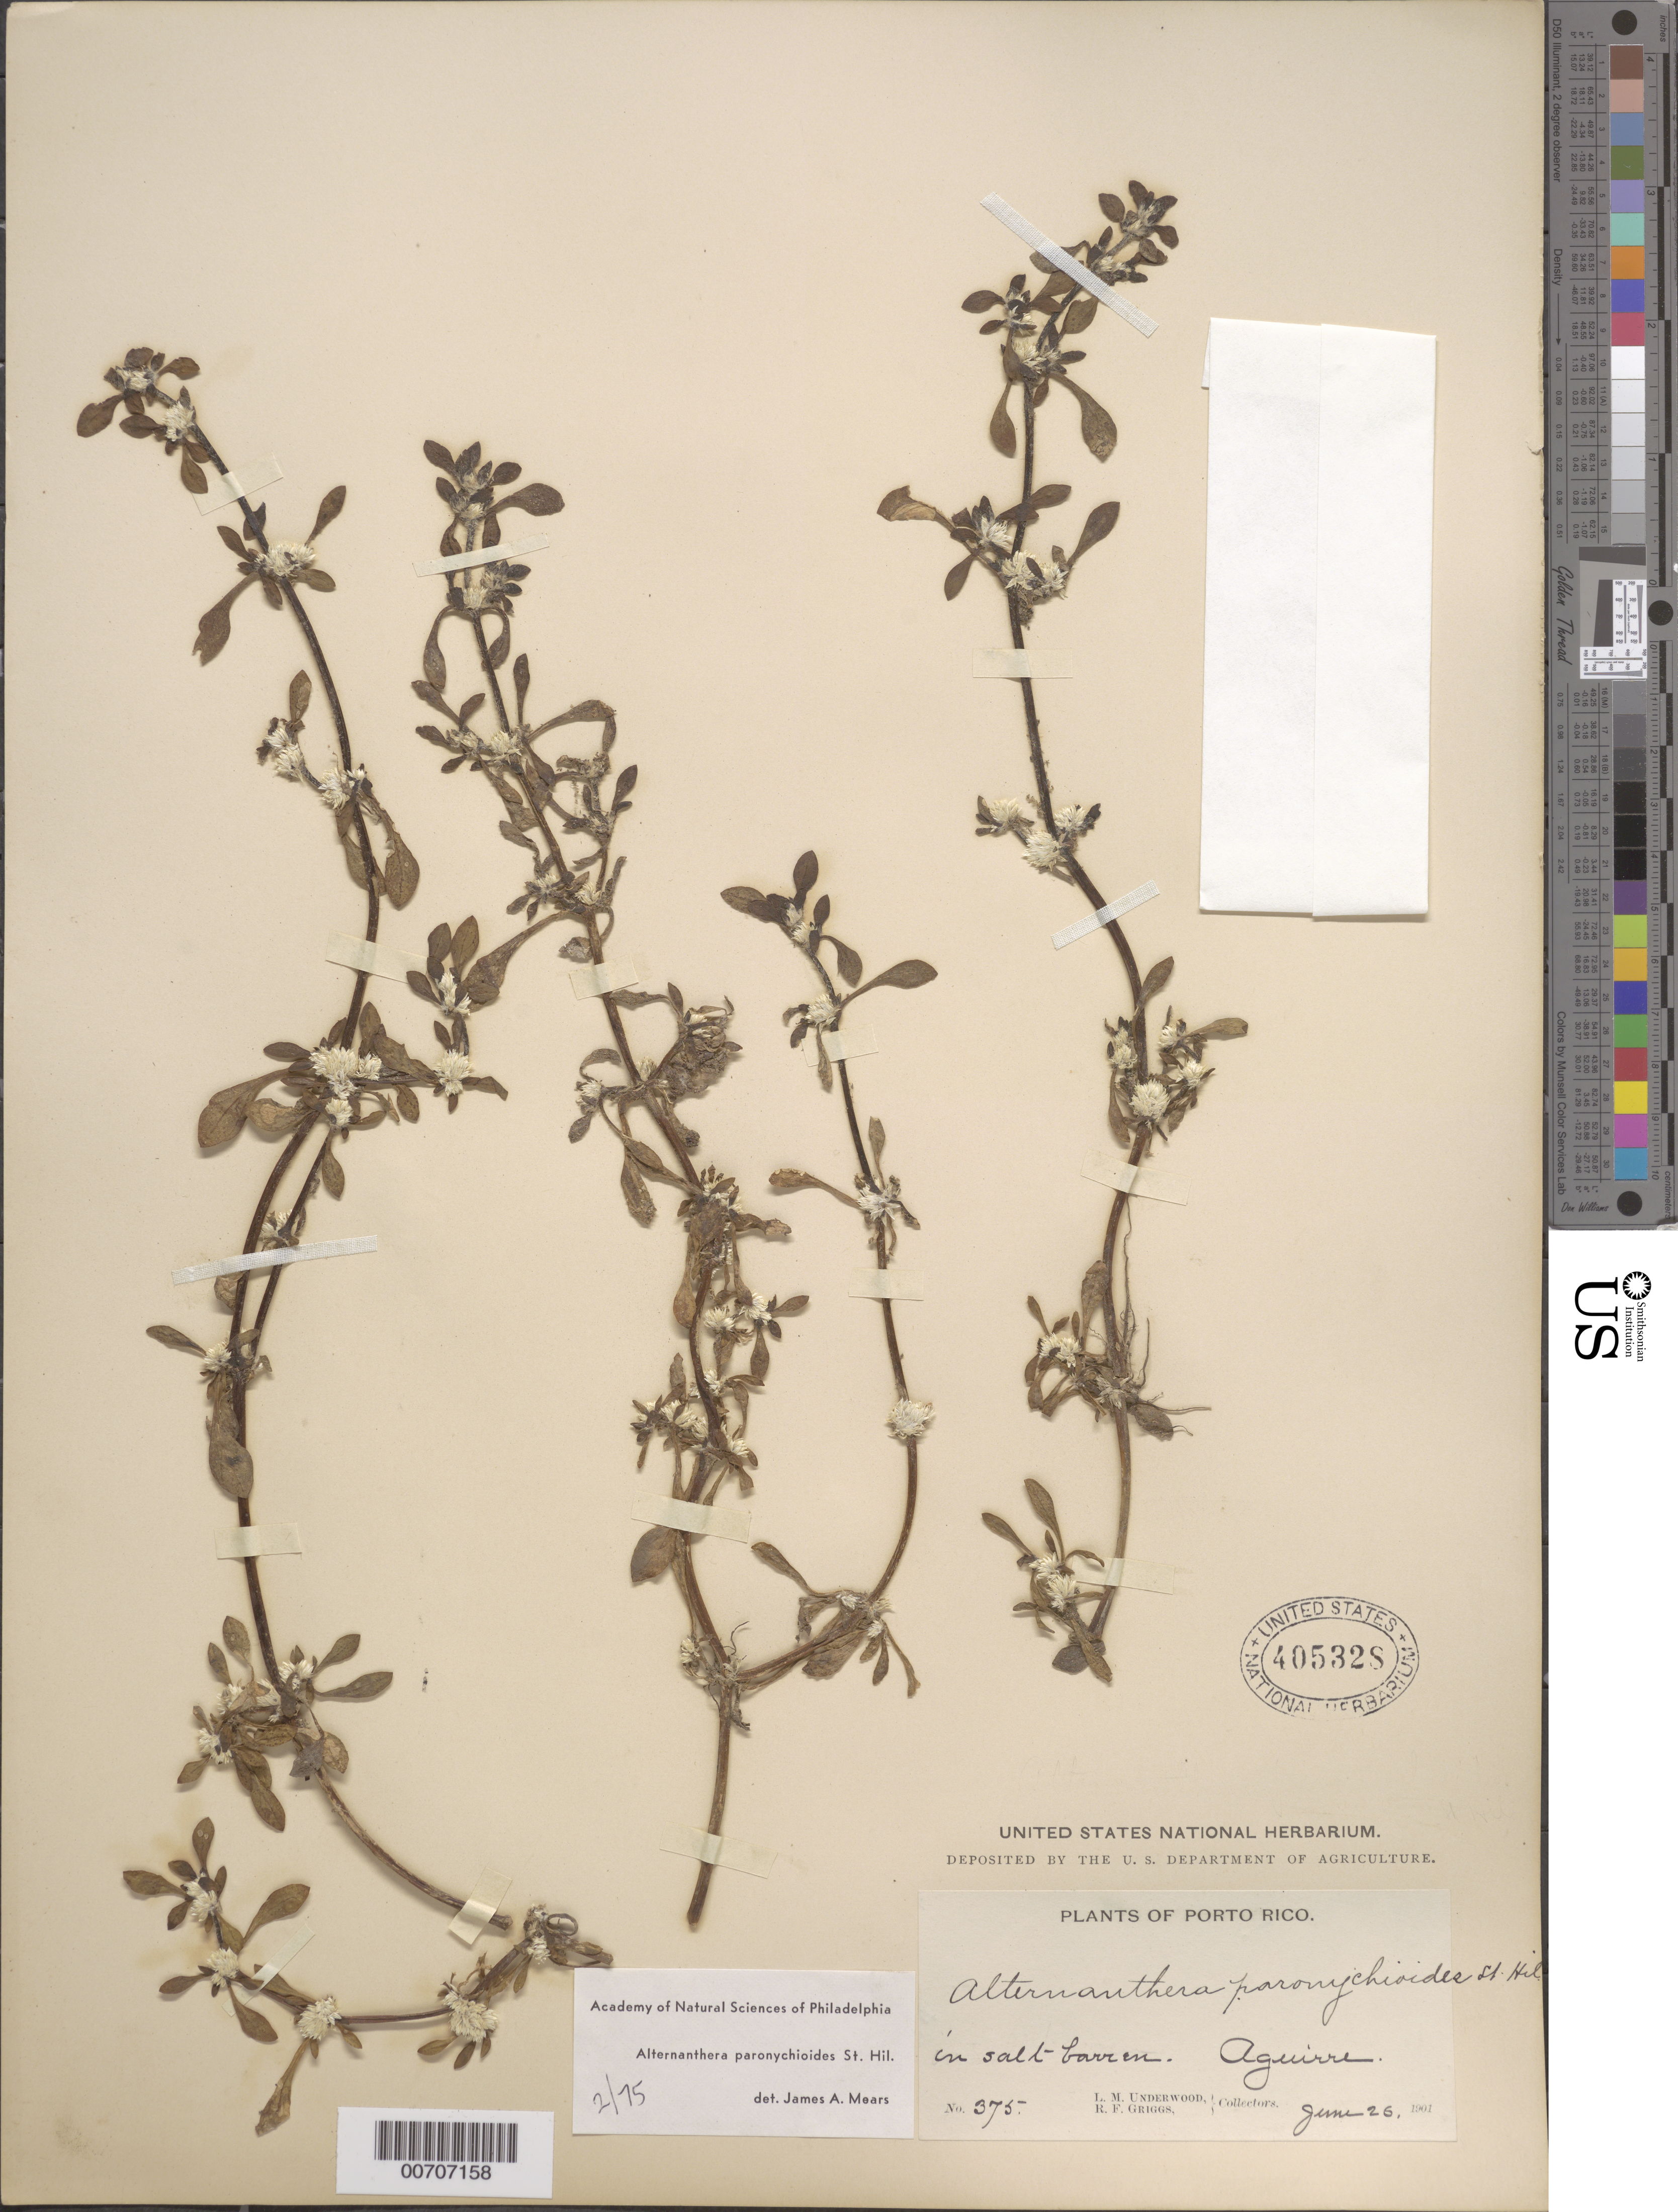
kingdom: Plantae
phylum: Tracheophyta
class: Magnoliopsida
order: Caryophyllales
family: Amaranthaceae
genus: Alternanthera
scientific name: Alternanthera paronychioides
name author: A. St.-Hil.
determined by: Mears, J. A., (PH), Academy of Natural Sciences of Philadelphia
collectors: L. M. Underwood & R. F. Griggs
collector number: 375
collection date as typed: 26 Jun 1901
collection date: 1901-06-26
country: Puerto Rico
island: Greater Antilles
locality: Aguirre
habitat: In salt barren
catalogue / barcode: US 405328